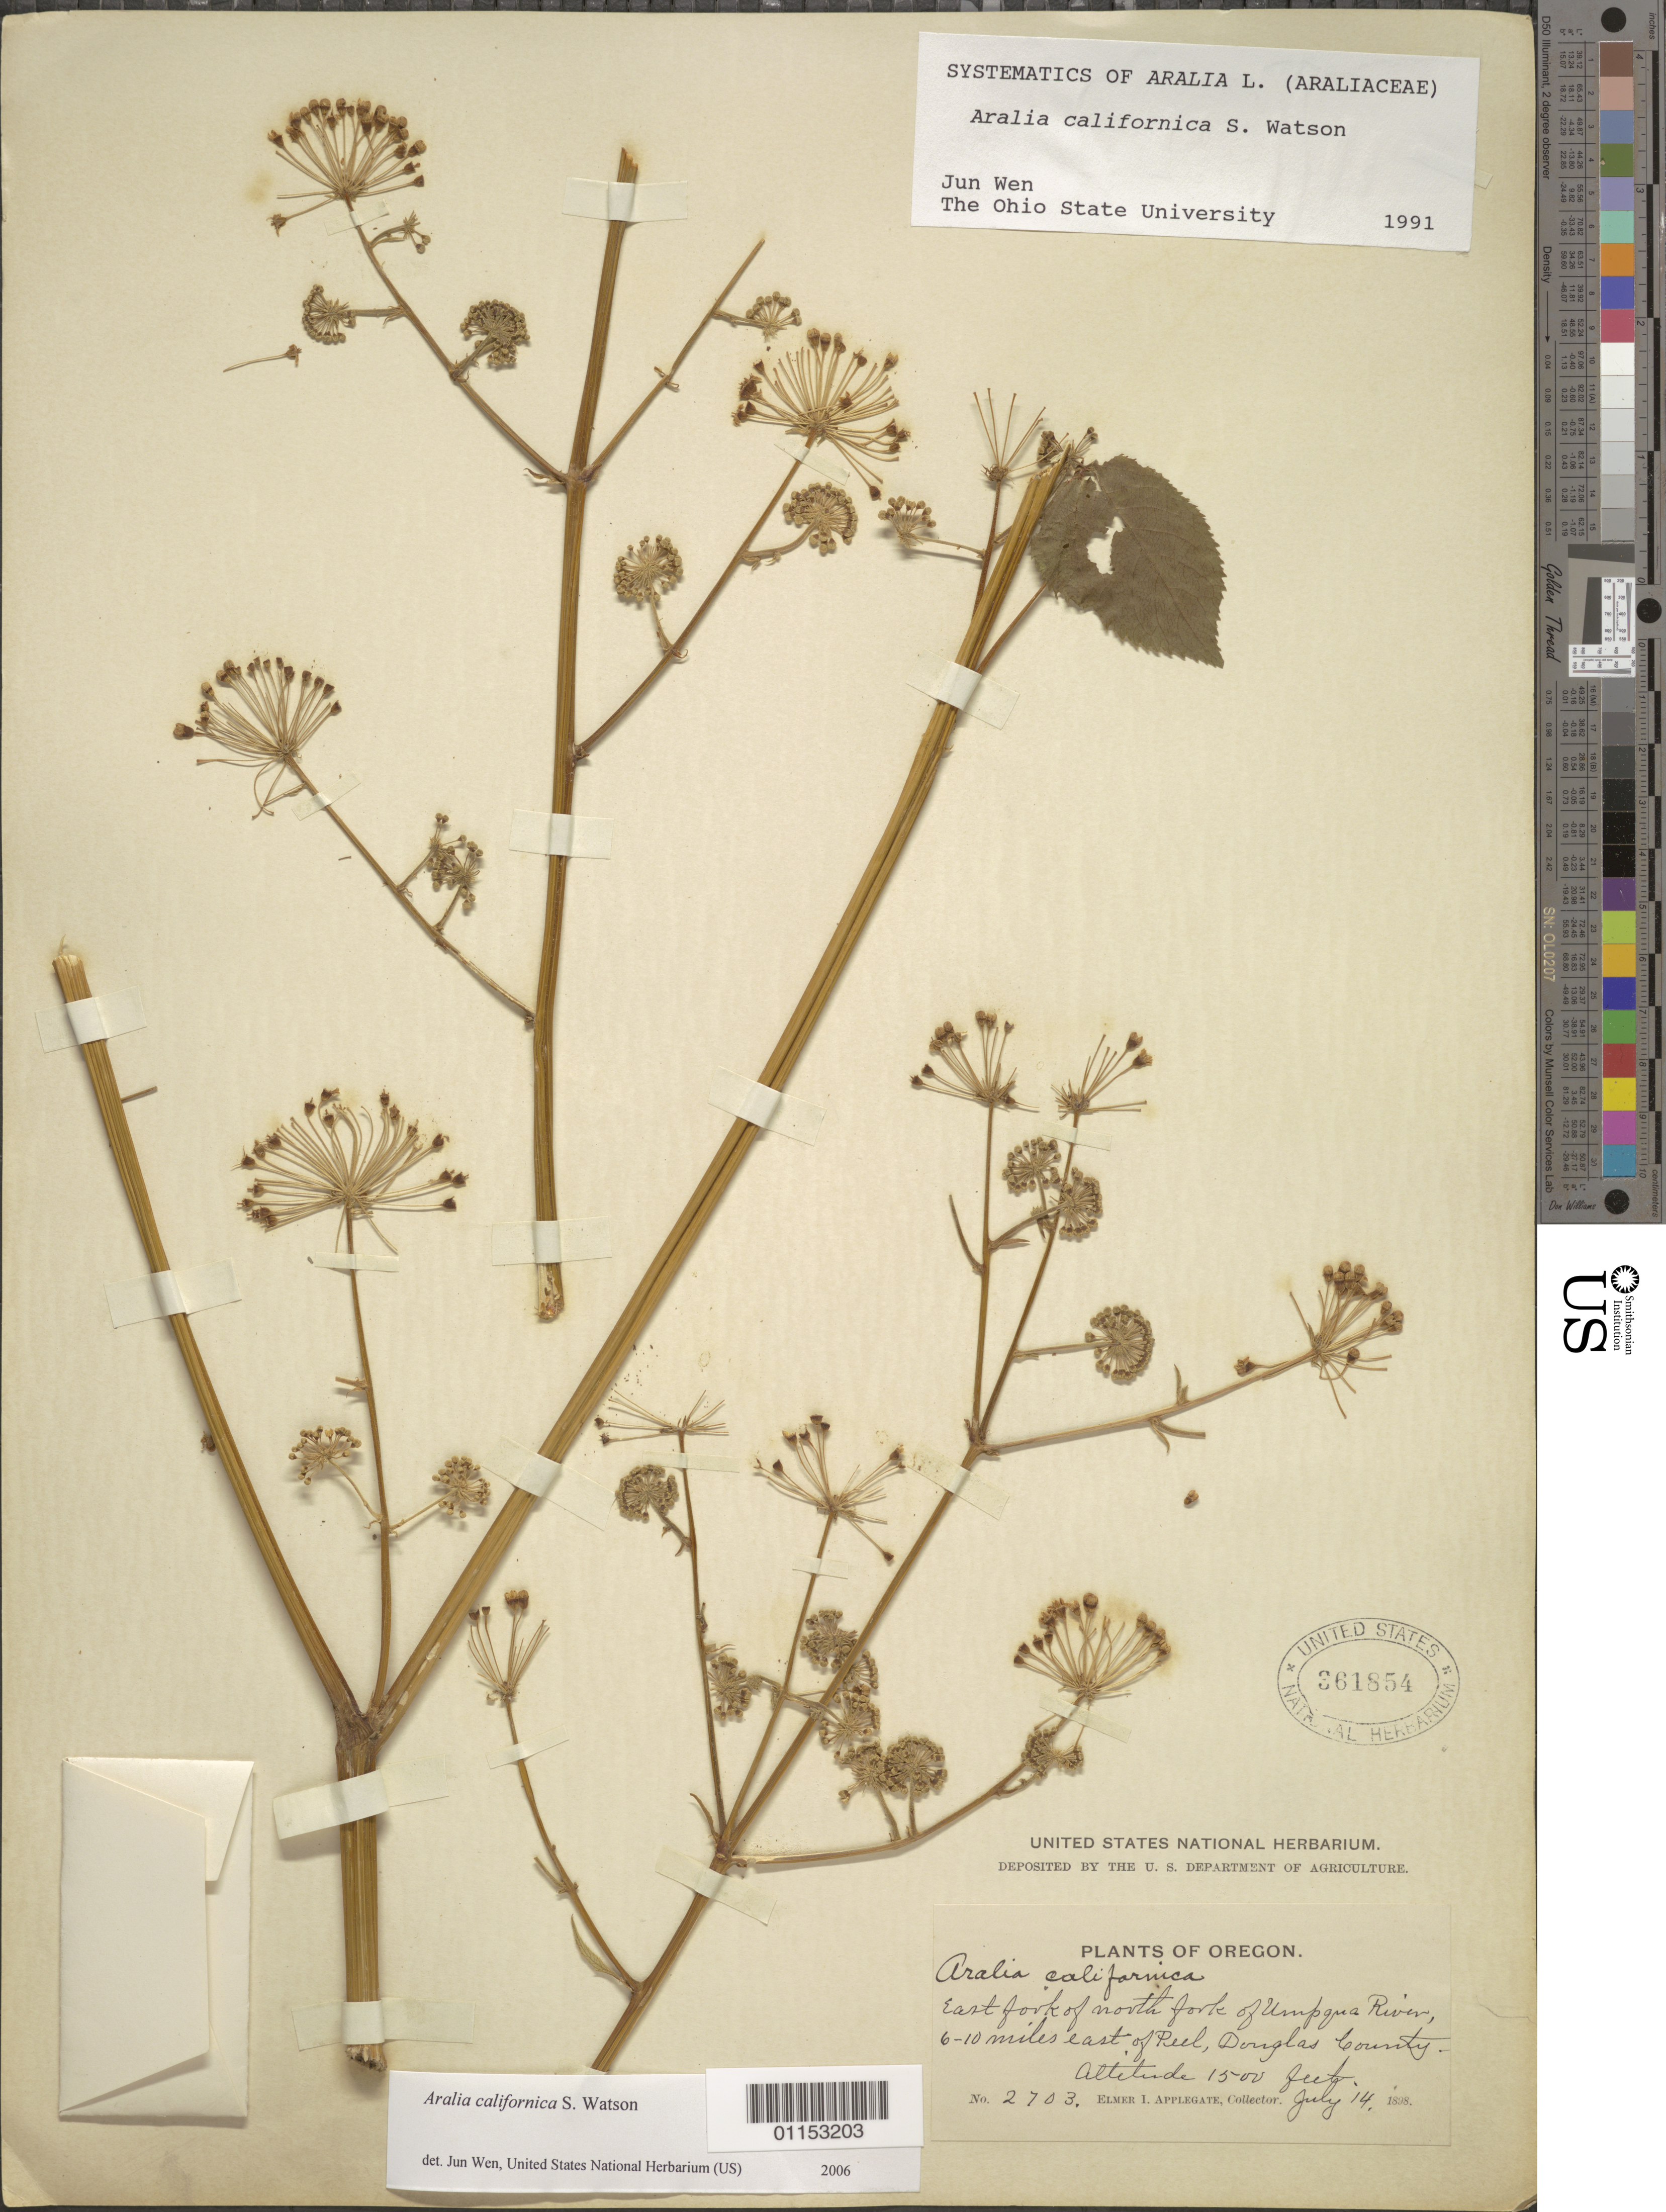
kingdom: Plantae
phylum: Tracheophyta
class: Magnoliopsida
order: Apiales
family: Araliaceae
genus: Aralia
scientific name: Aralia californica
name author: S. Watson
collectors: E. I. Applegate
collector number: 2703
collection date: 1898-07-14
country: United States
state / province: Oregon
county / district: Douglas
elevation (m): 457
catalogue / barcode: US 361854